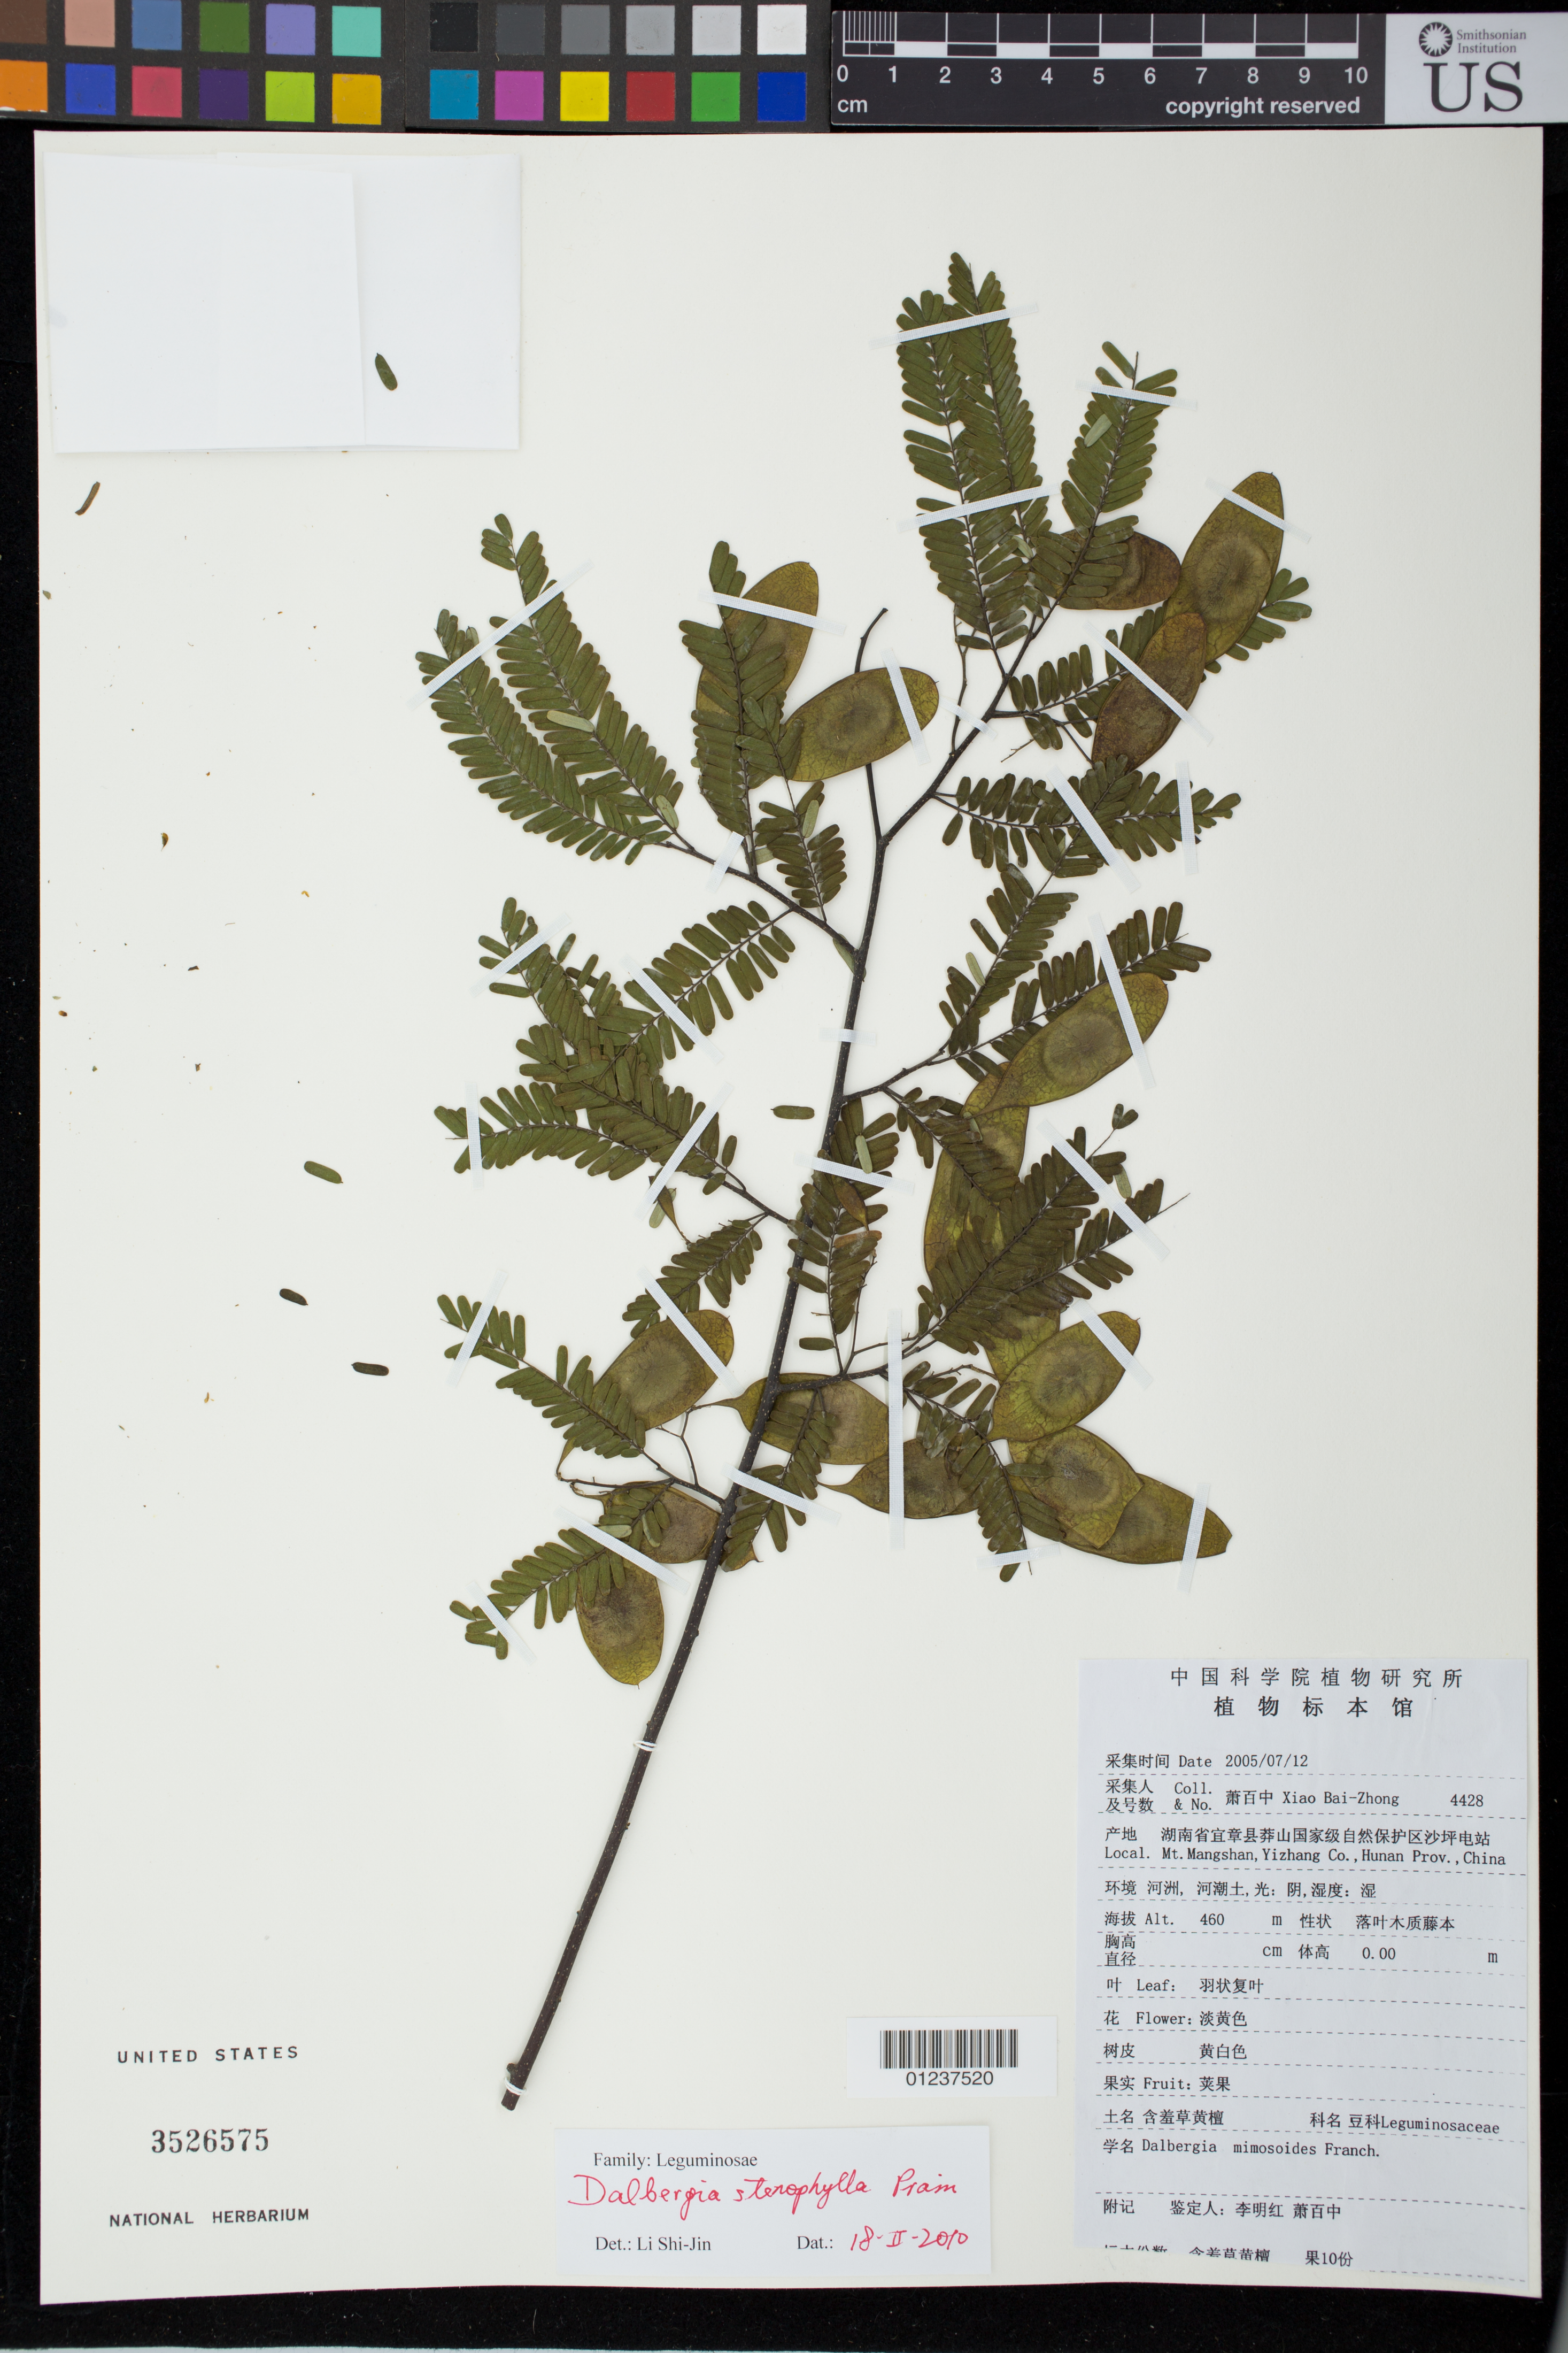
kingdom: Plantae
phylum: Tracheophyta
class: Magnoliopsida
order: Fabales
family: Fabaceae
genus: Dalbergia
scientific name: Dalbergia stenophylla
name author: Prain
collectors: B. Z. Xiao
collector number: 4428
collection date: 2005-07-12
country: China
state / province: Hunan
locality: Mt. Mangshan, Yizhang Co.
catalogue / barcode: US 3526575